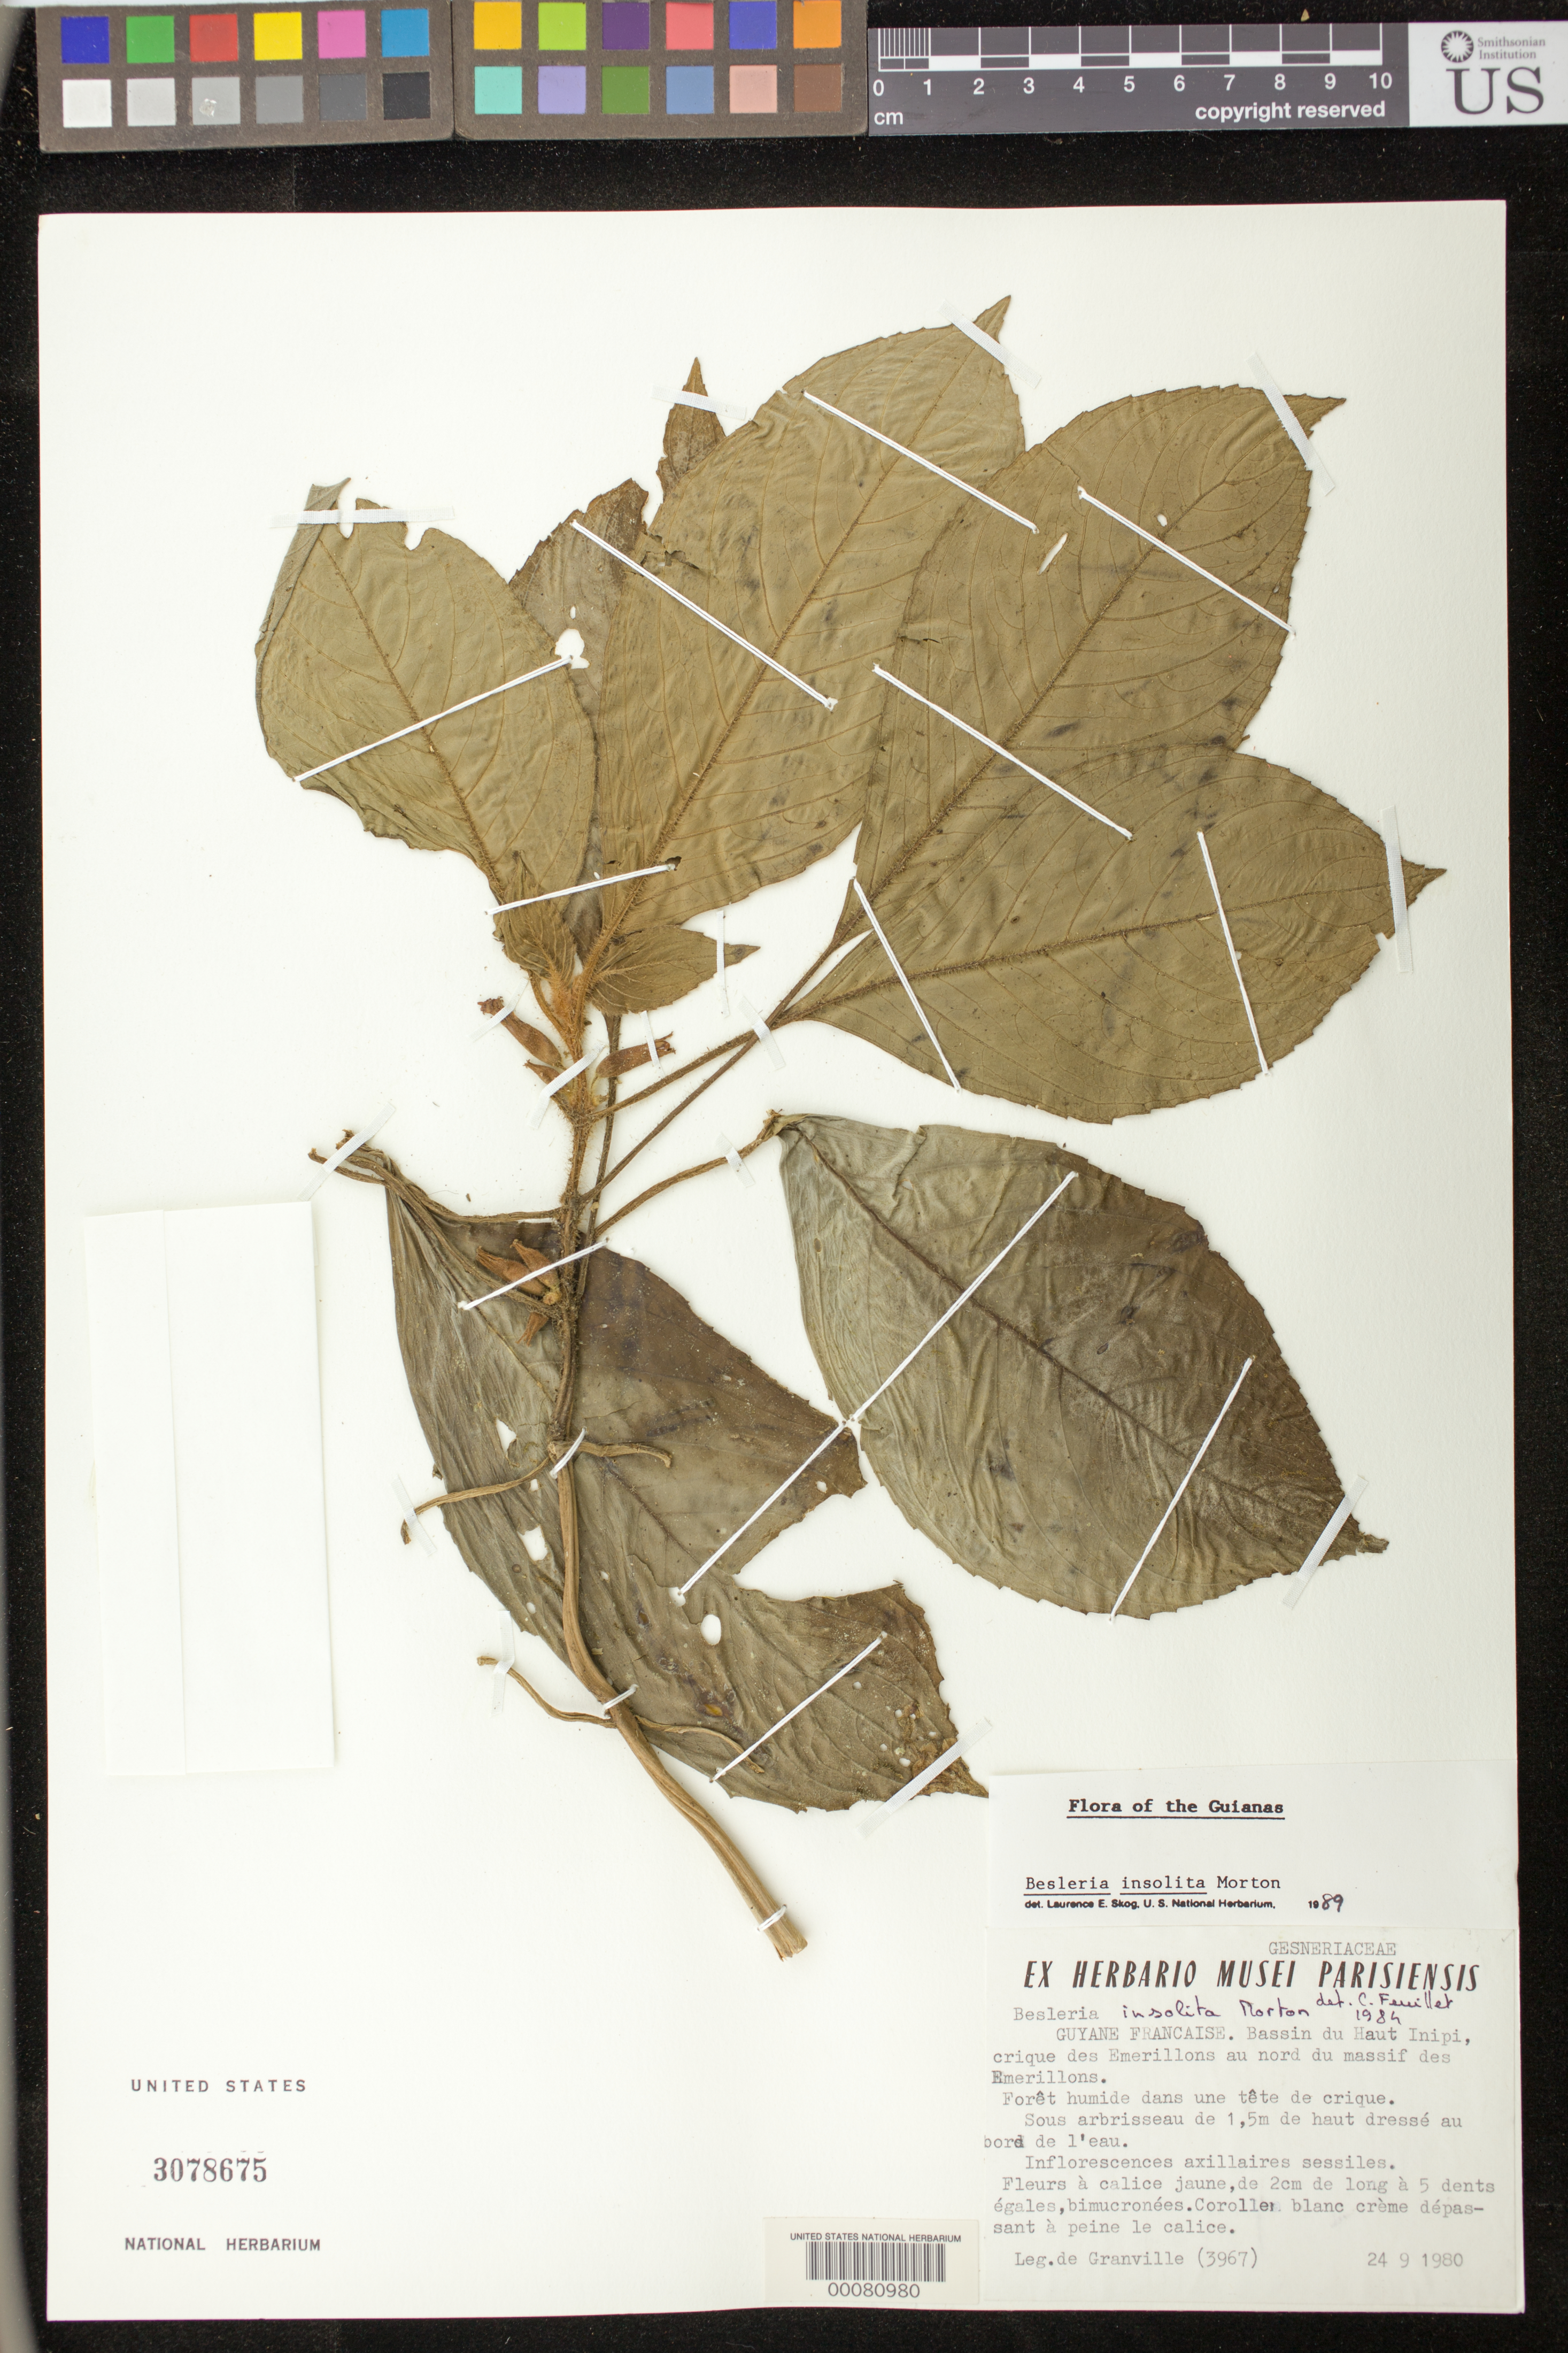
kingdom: Plantae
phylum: Tracheophyta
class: Magnoliopsida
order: Lamiales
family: Gesneriaceae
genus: Besleria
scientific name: Besleria insolita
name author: C.V. Morton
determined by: Skog, Laurence E.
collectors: J.-J. de Granville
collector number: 3967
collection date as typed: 24 Sep 1980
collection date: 1980-09-24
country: French Guiana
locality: Bassin du Haut Inipi, crique des Emerillons au Nord du Massif des Emerillons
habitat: Forêt humide dans une tête de crique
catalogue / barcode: US 3078675